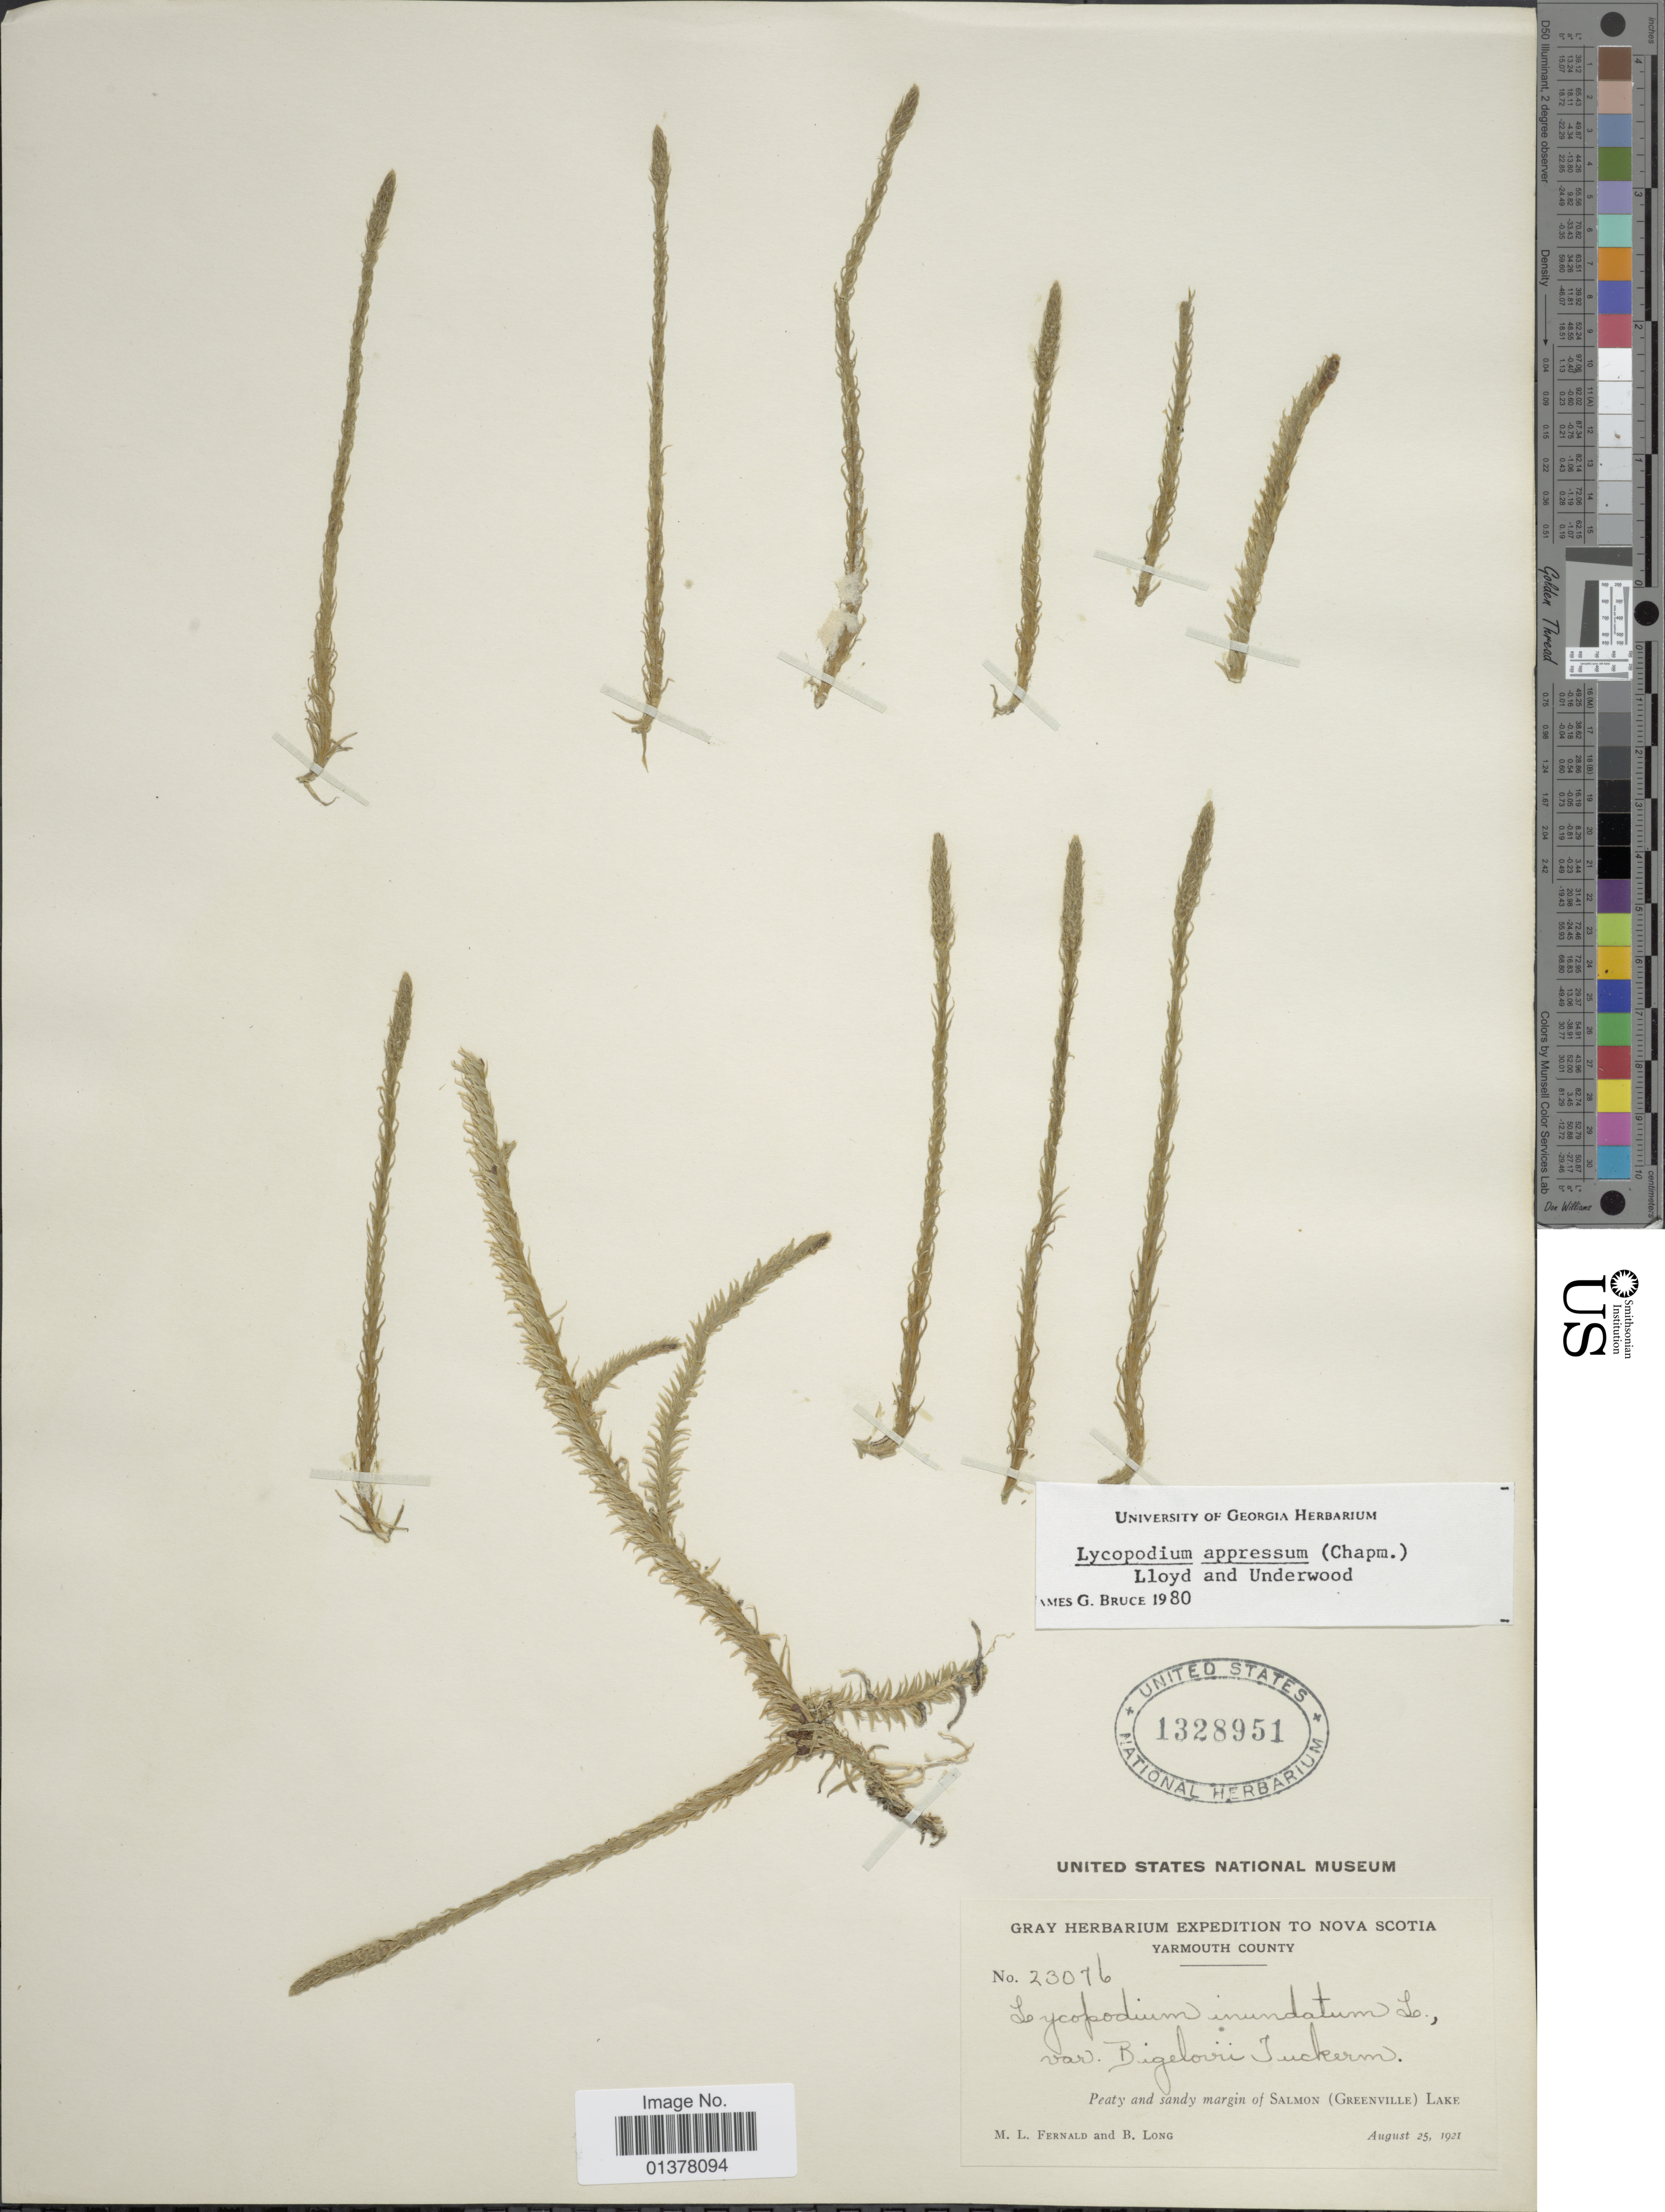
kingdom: Plantae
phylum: Tracheophyta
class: Lycopodiopsida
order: Lycopodiales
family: Lycopodiaceae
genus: Lycopodiella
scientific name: Lycopodiella appressa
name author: (Chapm.) Cranfill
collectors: M. L. Fernald & B. Long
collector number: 23076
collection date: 1921-08-25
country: Canada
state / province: Nova Scotia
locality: Peaty and sandy margin of Salmon(Greenville)Lake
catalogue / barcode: US 1328951